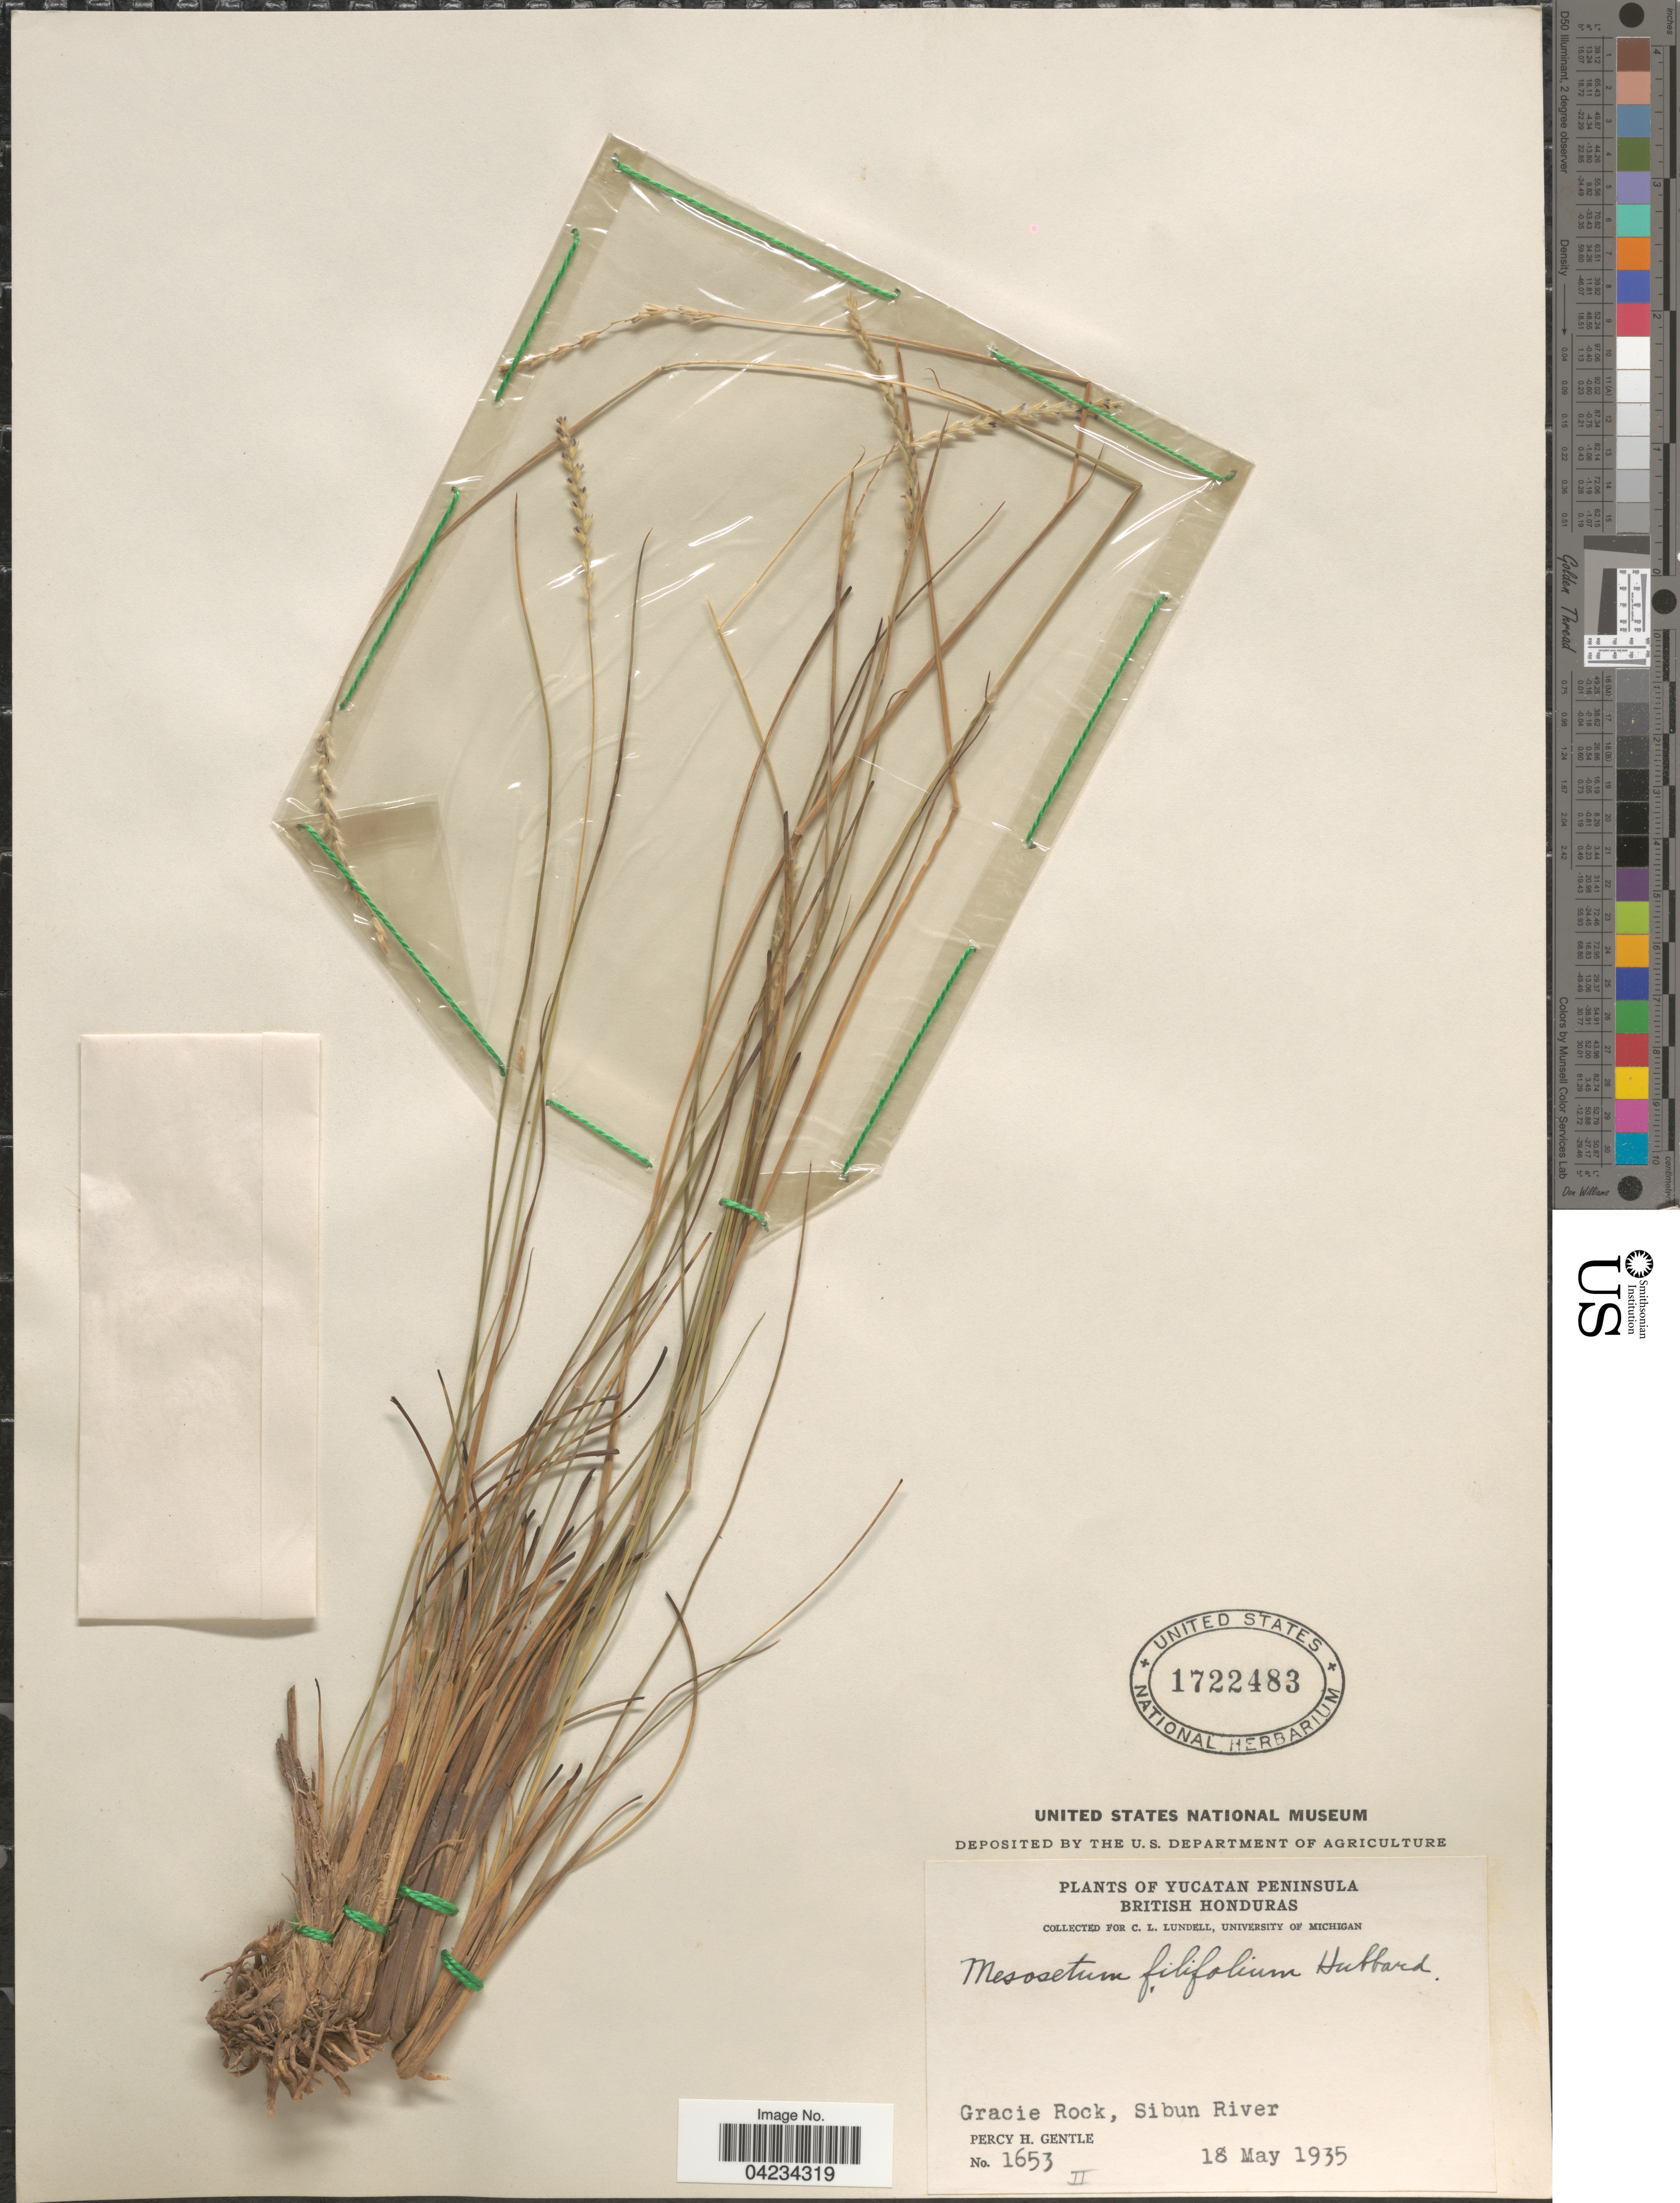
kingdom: Plantae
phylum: Tracheophyta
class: Liliopsida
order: Poales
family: Poaceae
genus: Mesosetum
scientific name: Mesosetum filifolium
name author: F.T. Hubb.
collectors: P. H. Gentle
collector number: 1653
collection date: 1935-05-18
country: Belize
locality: Yucatan Peninsula. British Honduras. Gracie Rock, Sibun River.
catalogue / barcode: US 1722483